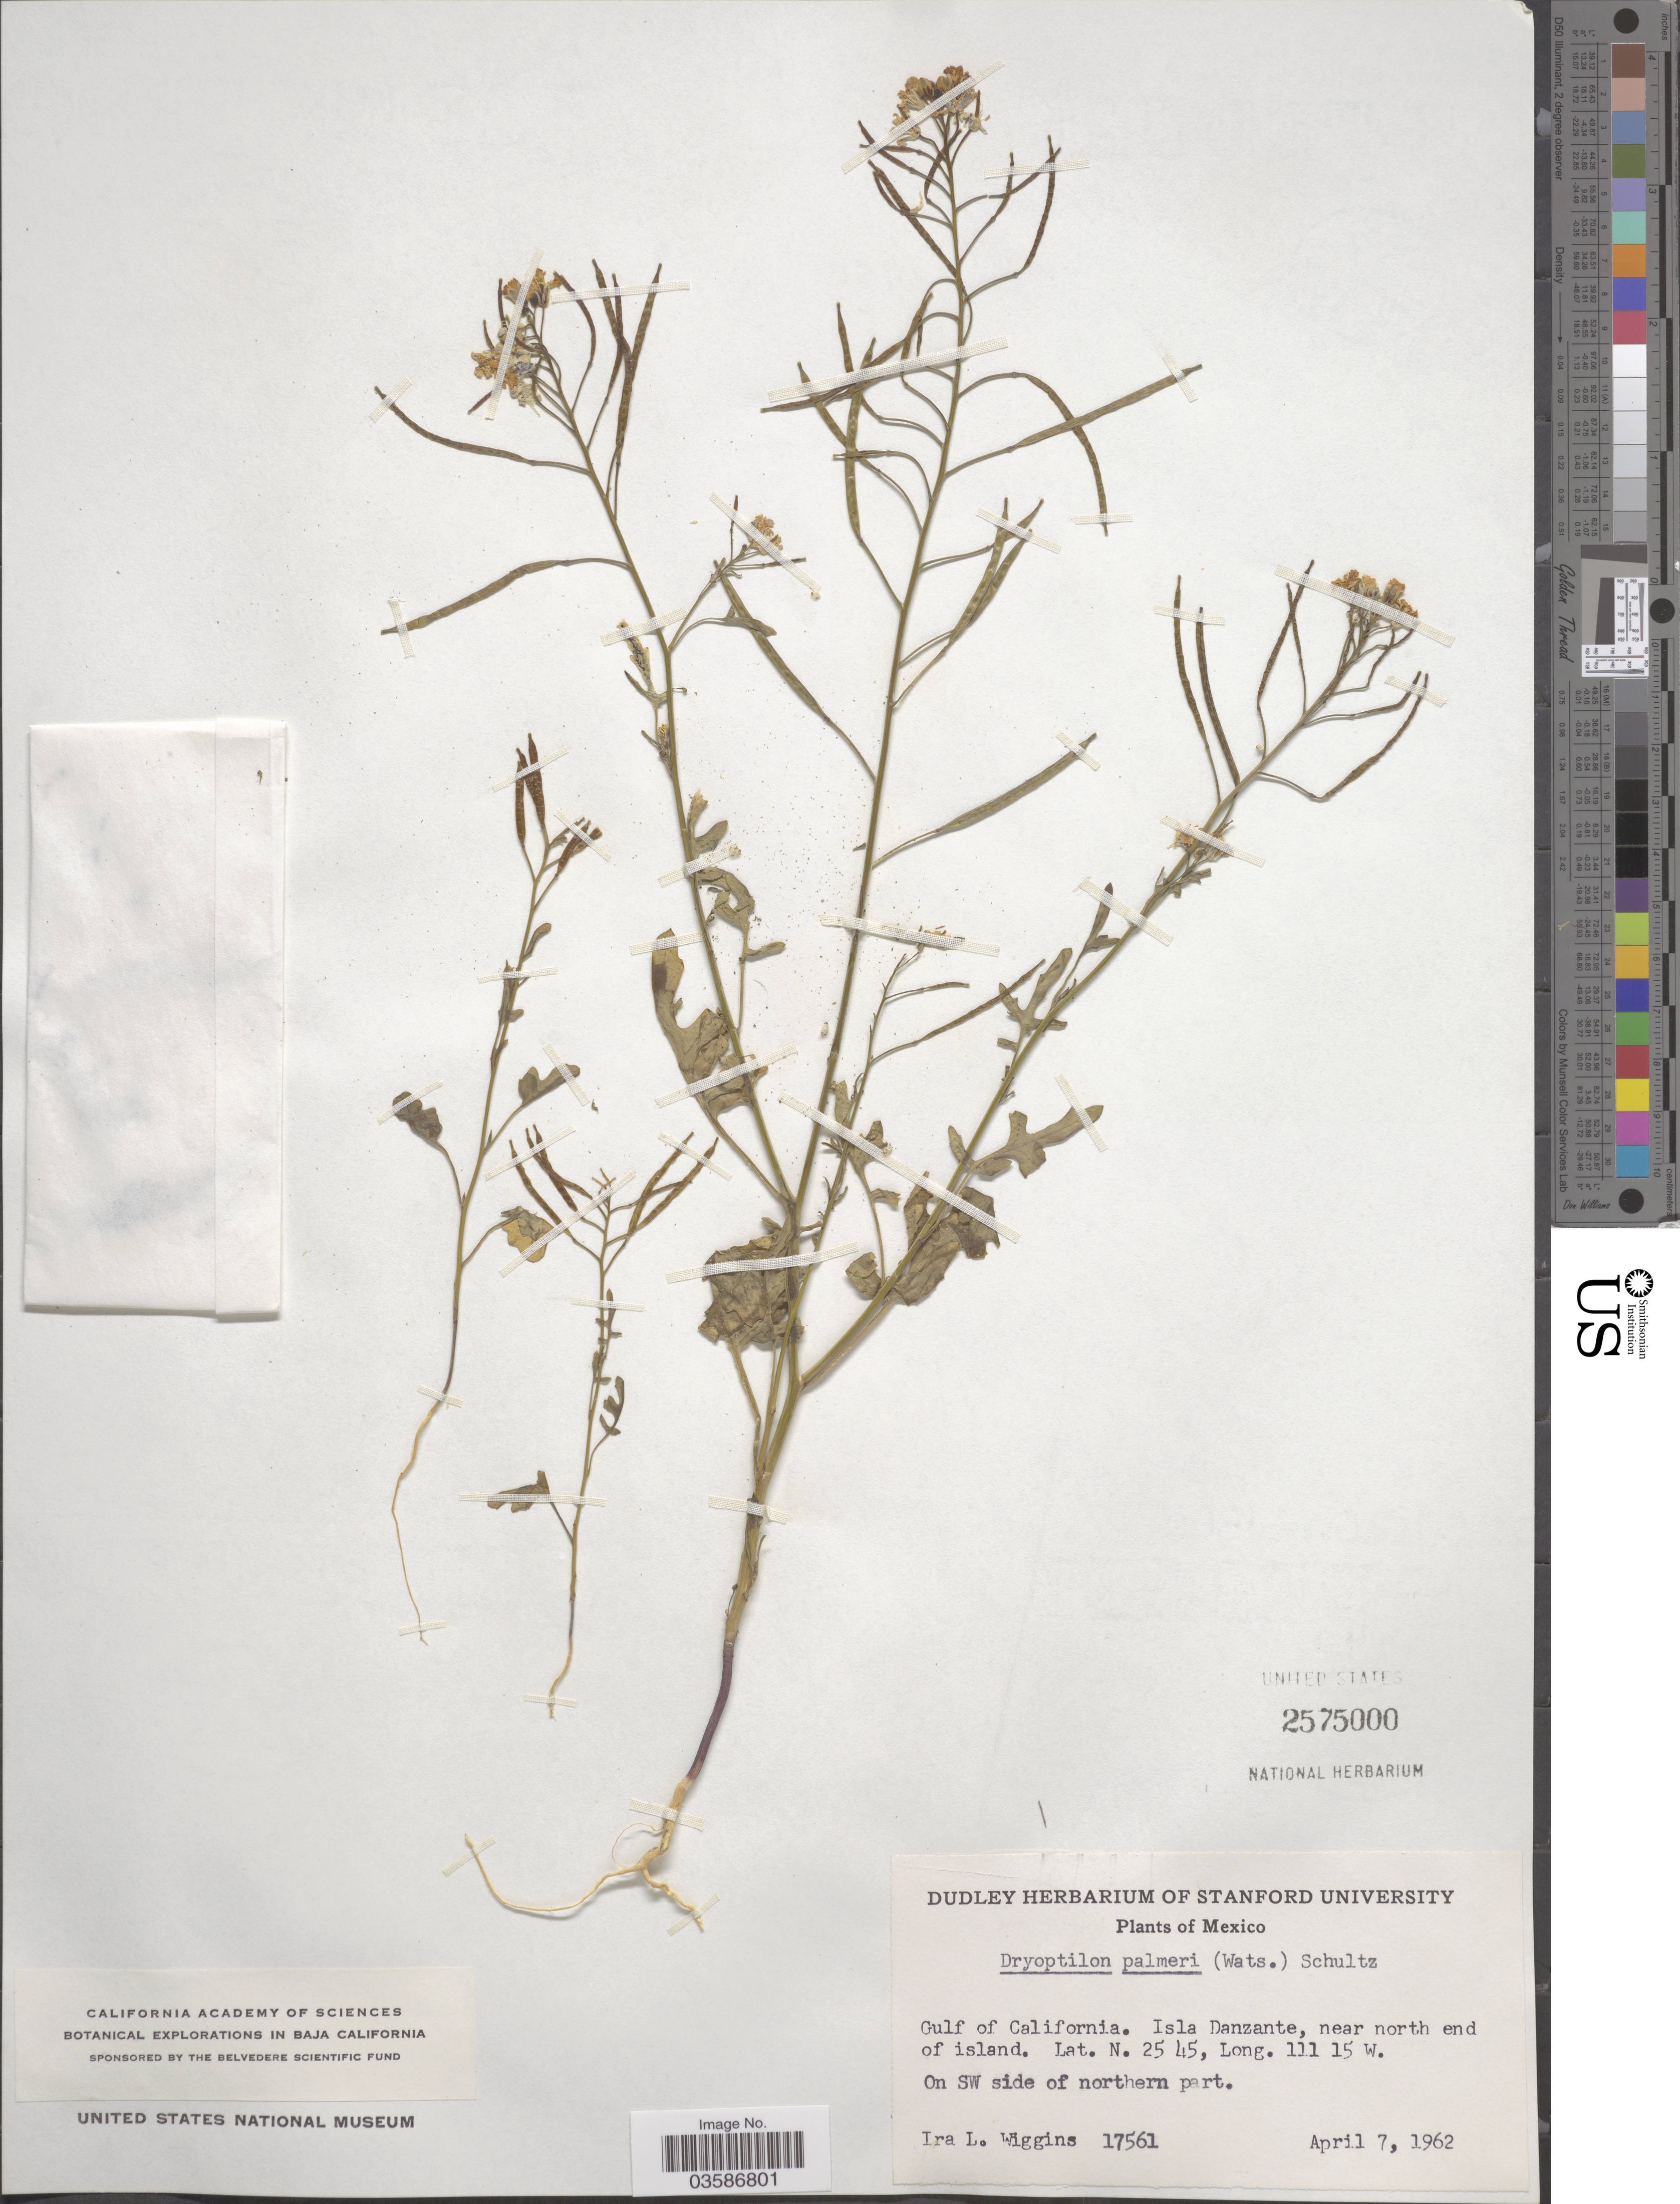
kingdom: Plantae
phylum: Tracheophyta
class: Magnoliopsida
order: Brassicales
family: Brassicaceae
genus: Dryopetalon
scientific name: Dryopetalon palmeri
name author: (S. Watson) O.E. Schulz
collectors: I. L. Wiggins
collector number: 17561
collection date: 1962-04-07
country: Mexico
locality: Gulf of California. Isla Danzante, near north end of island. On SW side of northern part.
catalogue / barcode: US 2575000